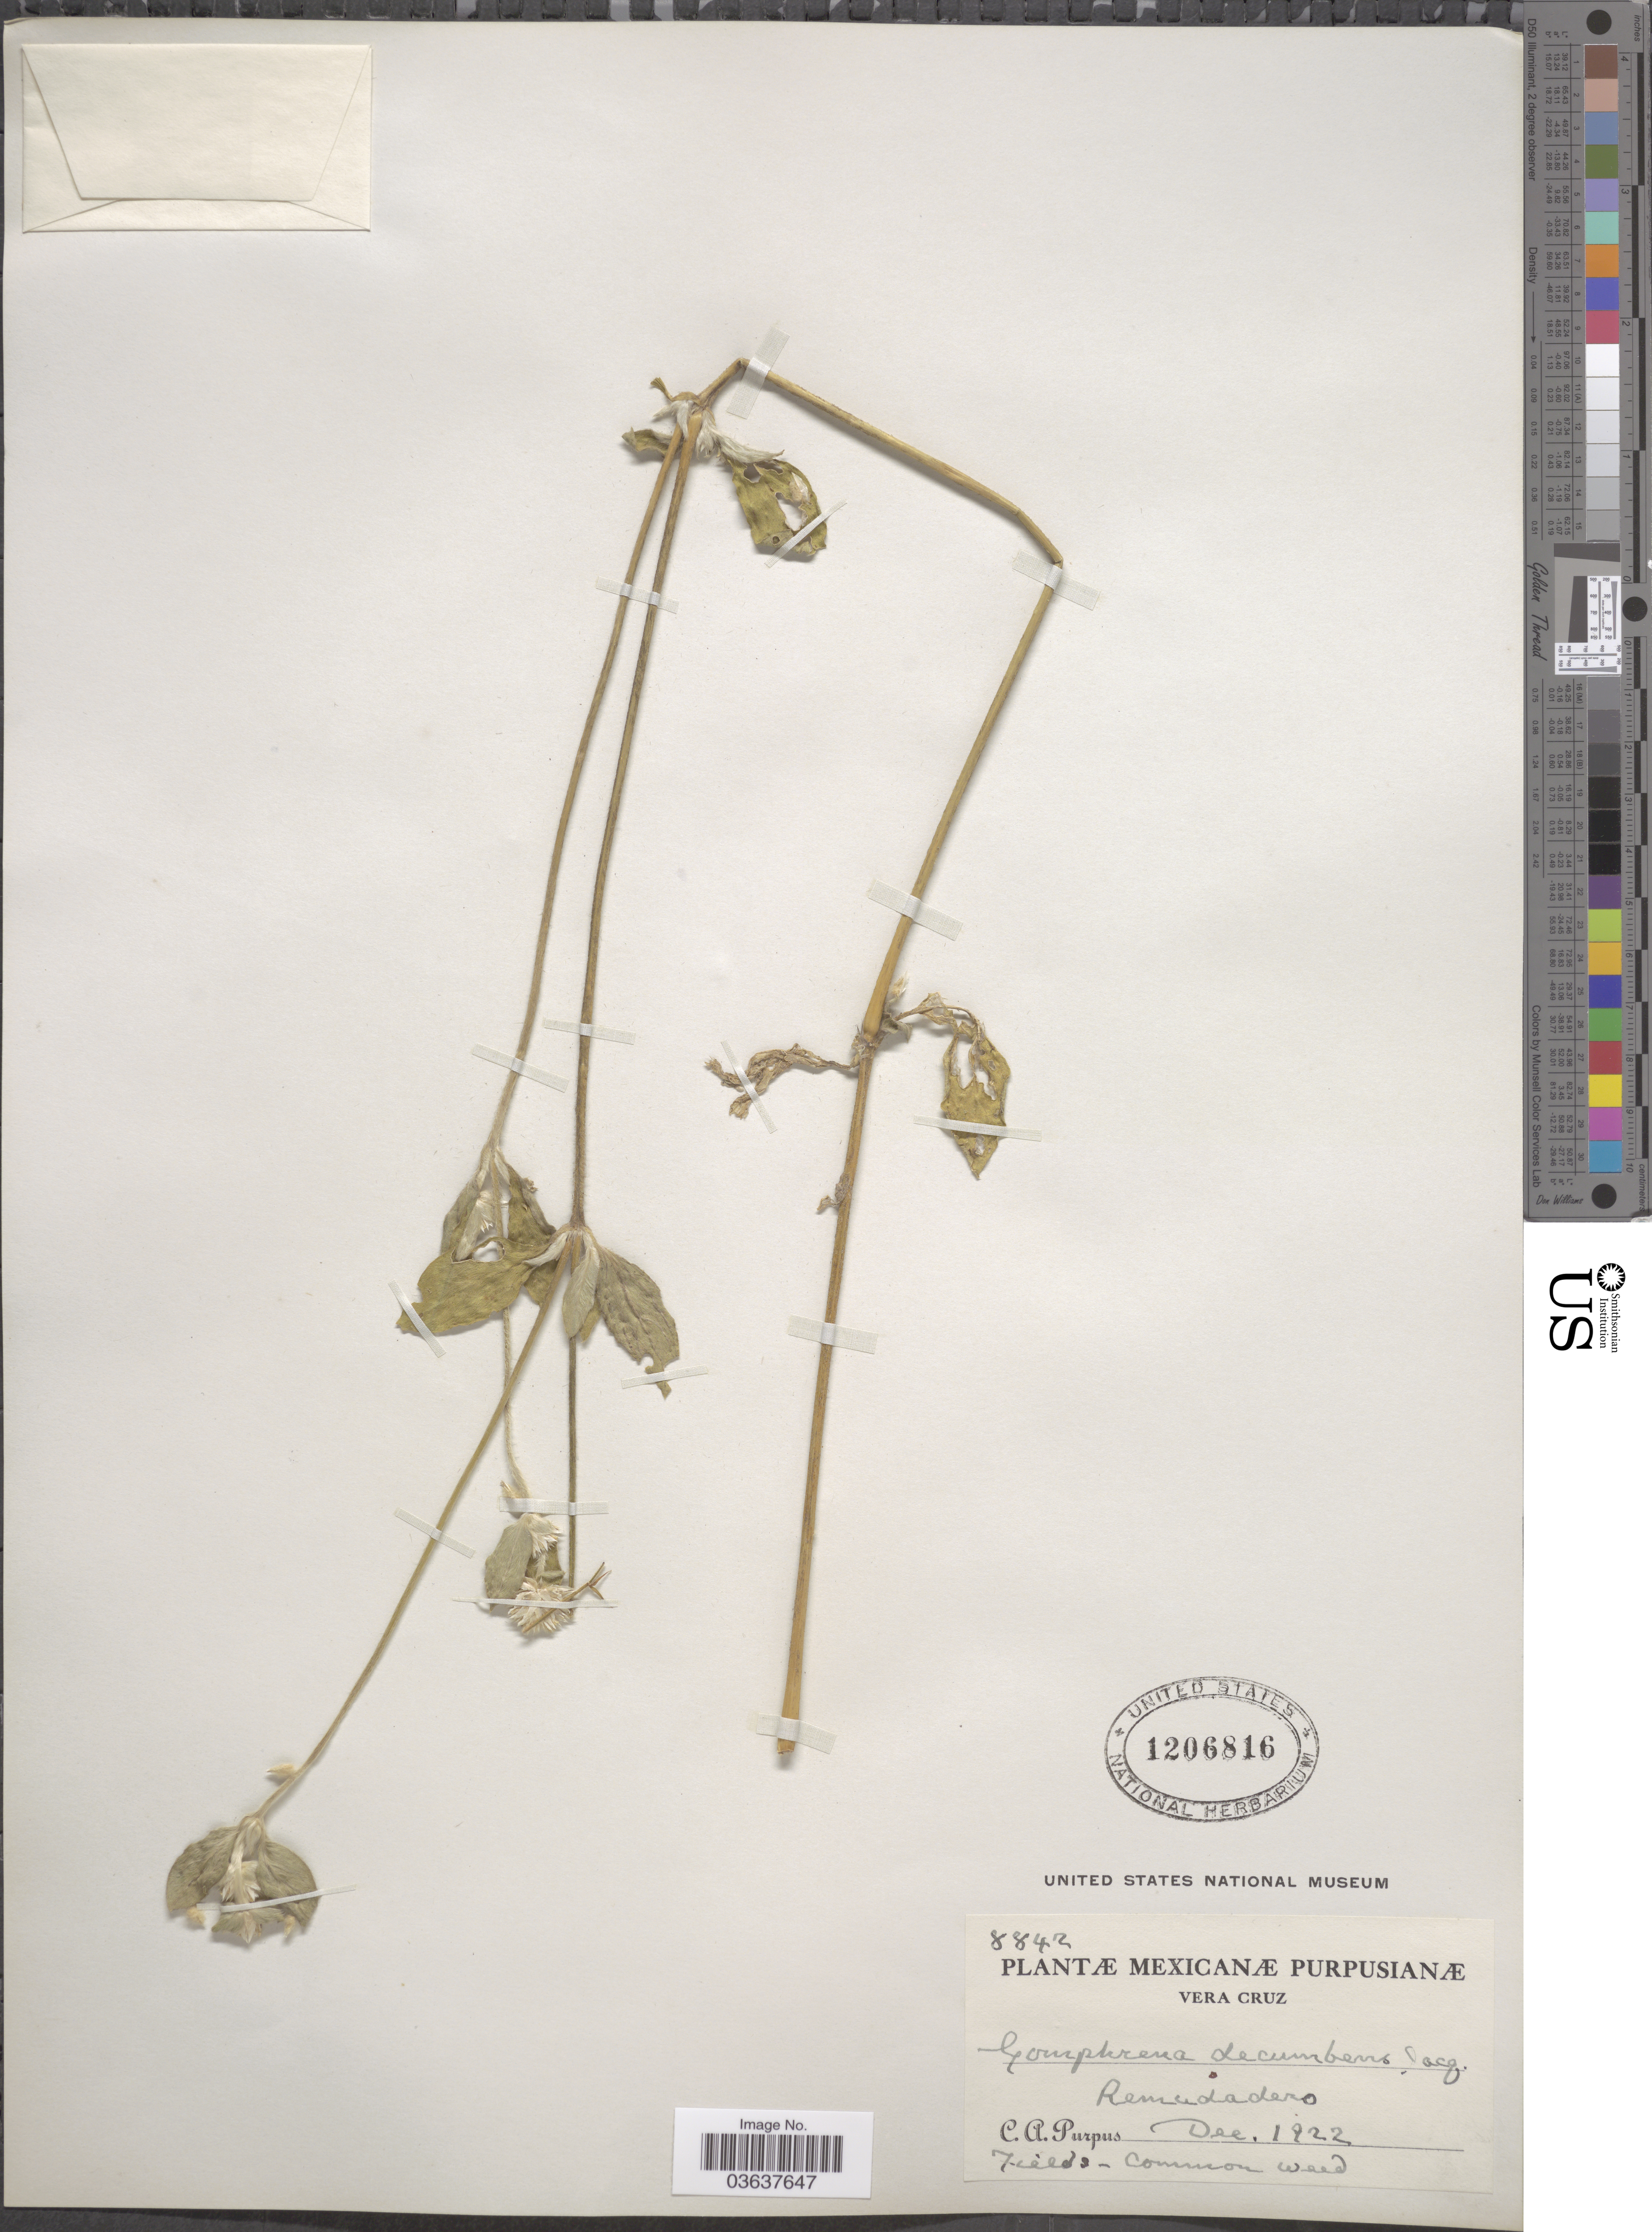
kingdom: Plantae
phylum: Tracheophyta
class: Magnoliopsida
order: Caryophyllales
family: Amaranthaceae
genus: Gomphrena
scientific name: Gomphrena decumbens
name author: Jacq.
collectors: C. A. Purpus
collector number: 8842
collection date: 1922-12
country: Mexico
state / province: Veracruz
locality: Vera Cruz. Remudadero.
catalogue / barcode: US 1206816